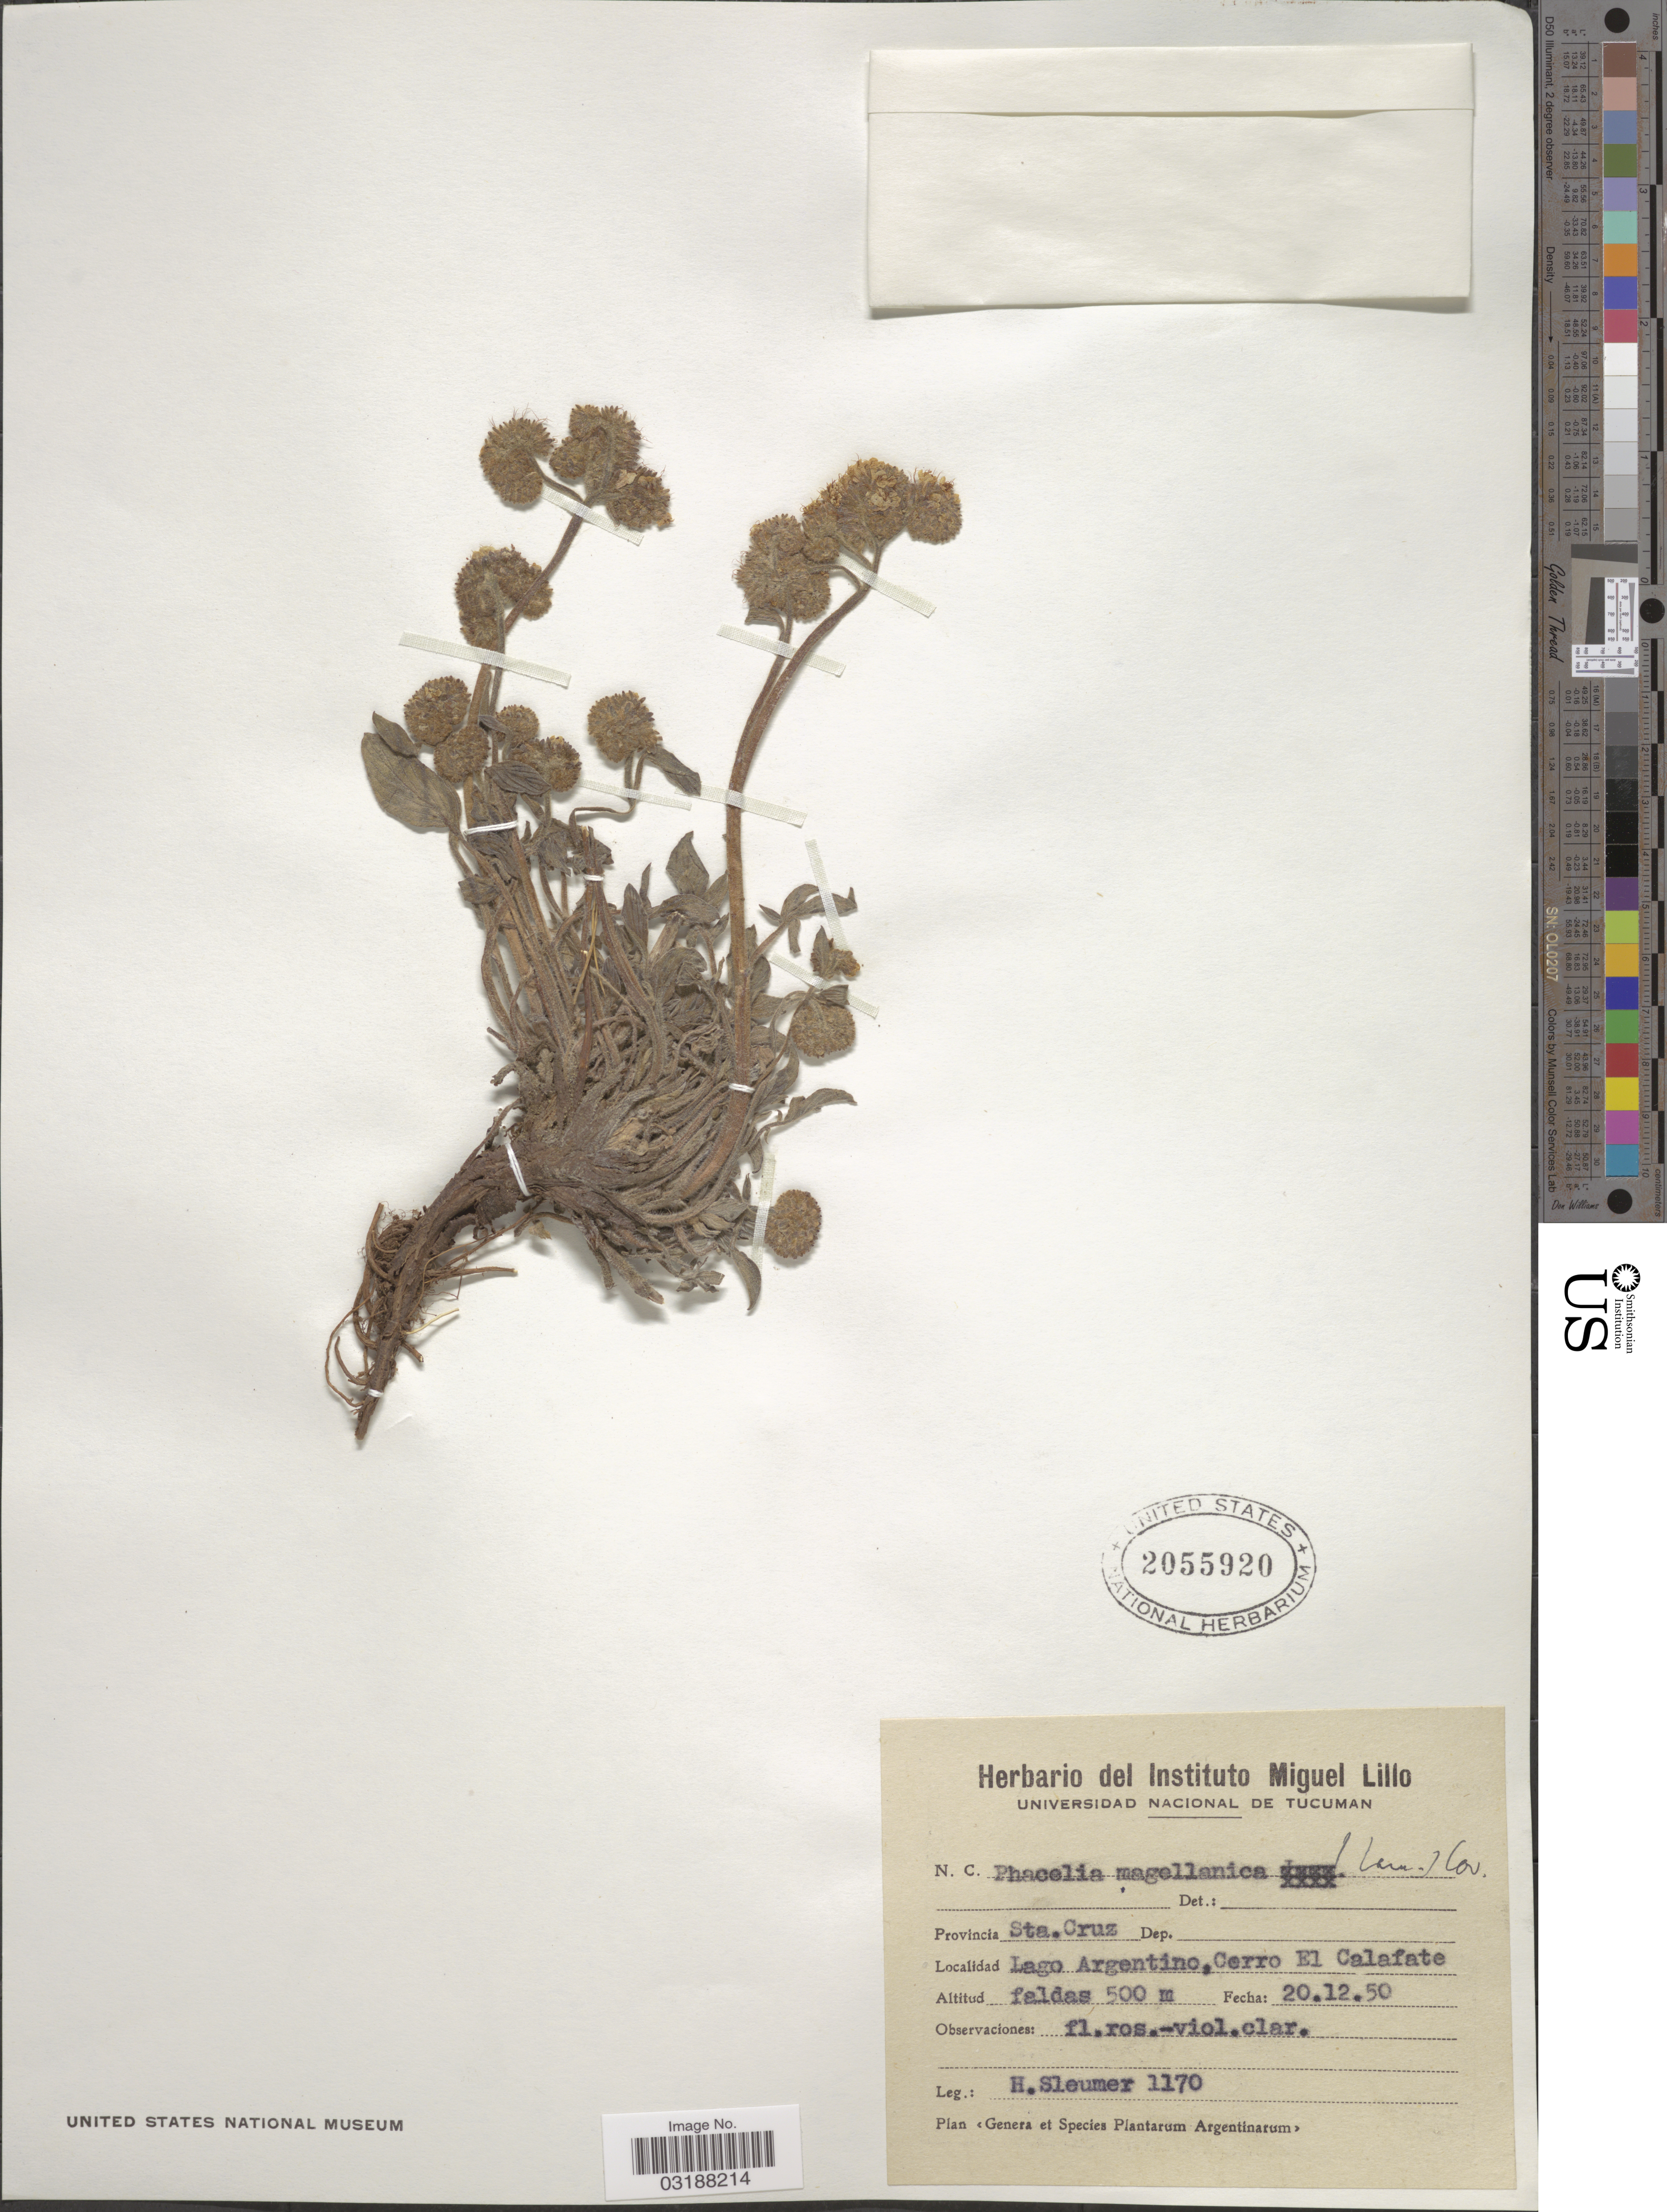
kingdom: Plantae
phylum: Tracheophyta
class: Magnoliopsida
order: Boraginales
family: Hydrophyllaceae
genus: Phacelia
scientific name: Phacelia magellanica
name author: (Lam.) Coville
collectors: H. O. Sleumer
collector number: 1170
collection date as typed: Transcribed d/m/y: 20/12/50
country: Argentina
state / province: Santa Cruz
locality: Provincia Sta. Cruz., Lago Argentino, Cerro El Calafate.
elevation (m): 500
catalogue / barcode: US 2055920